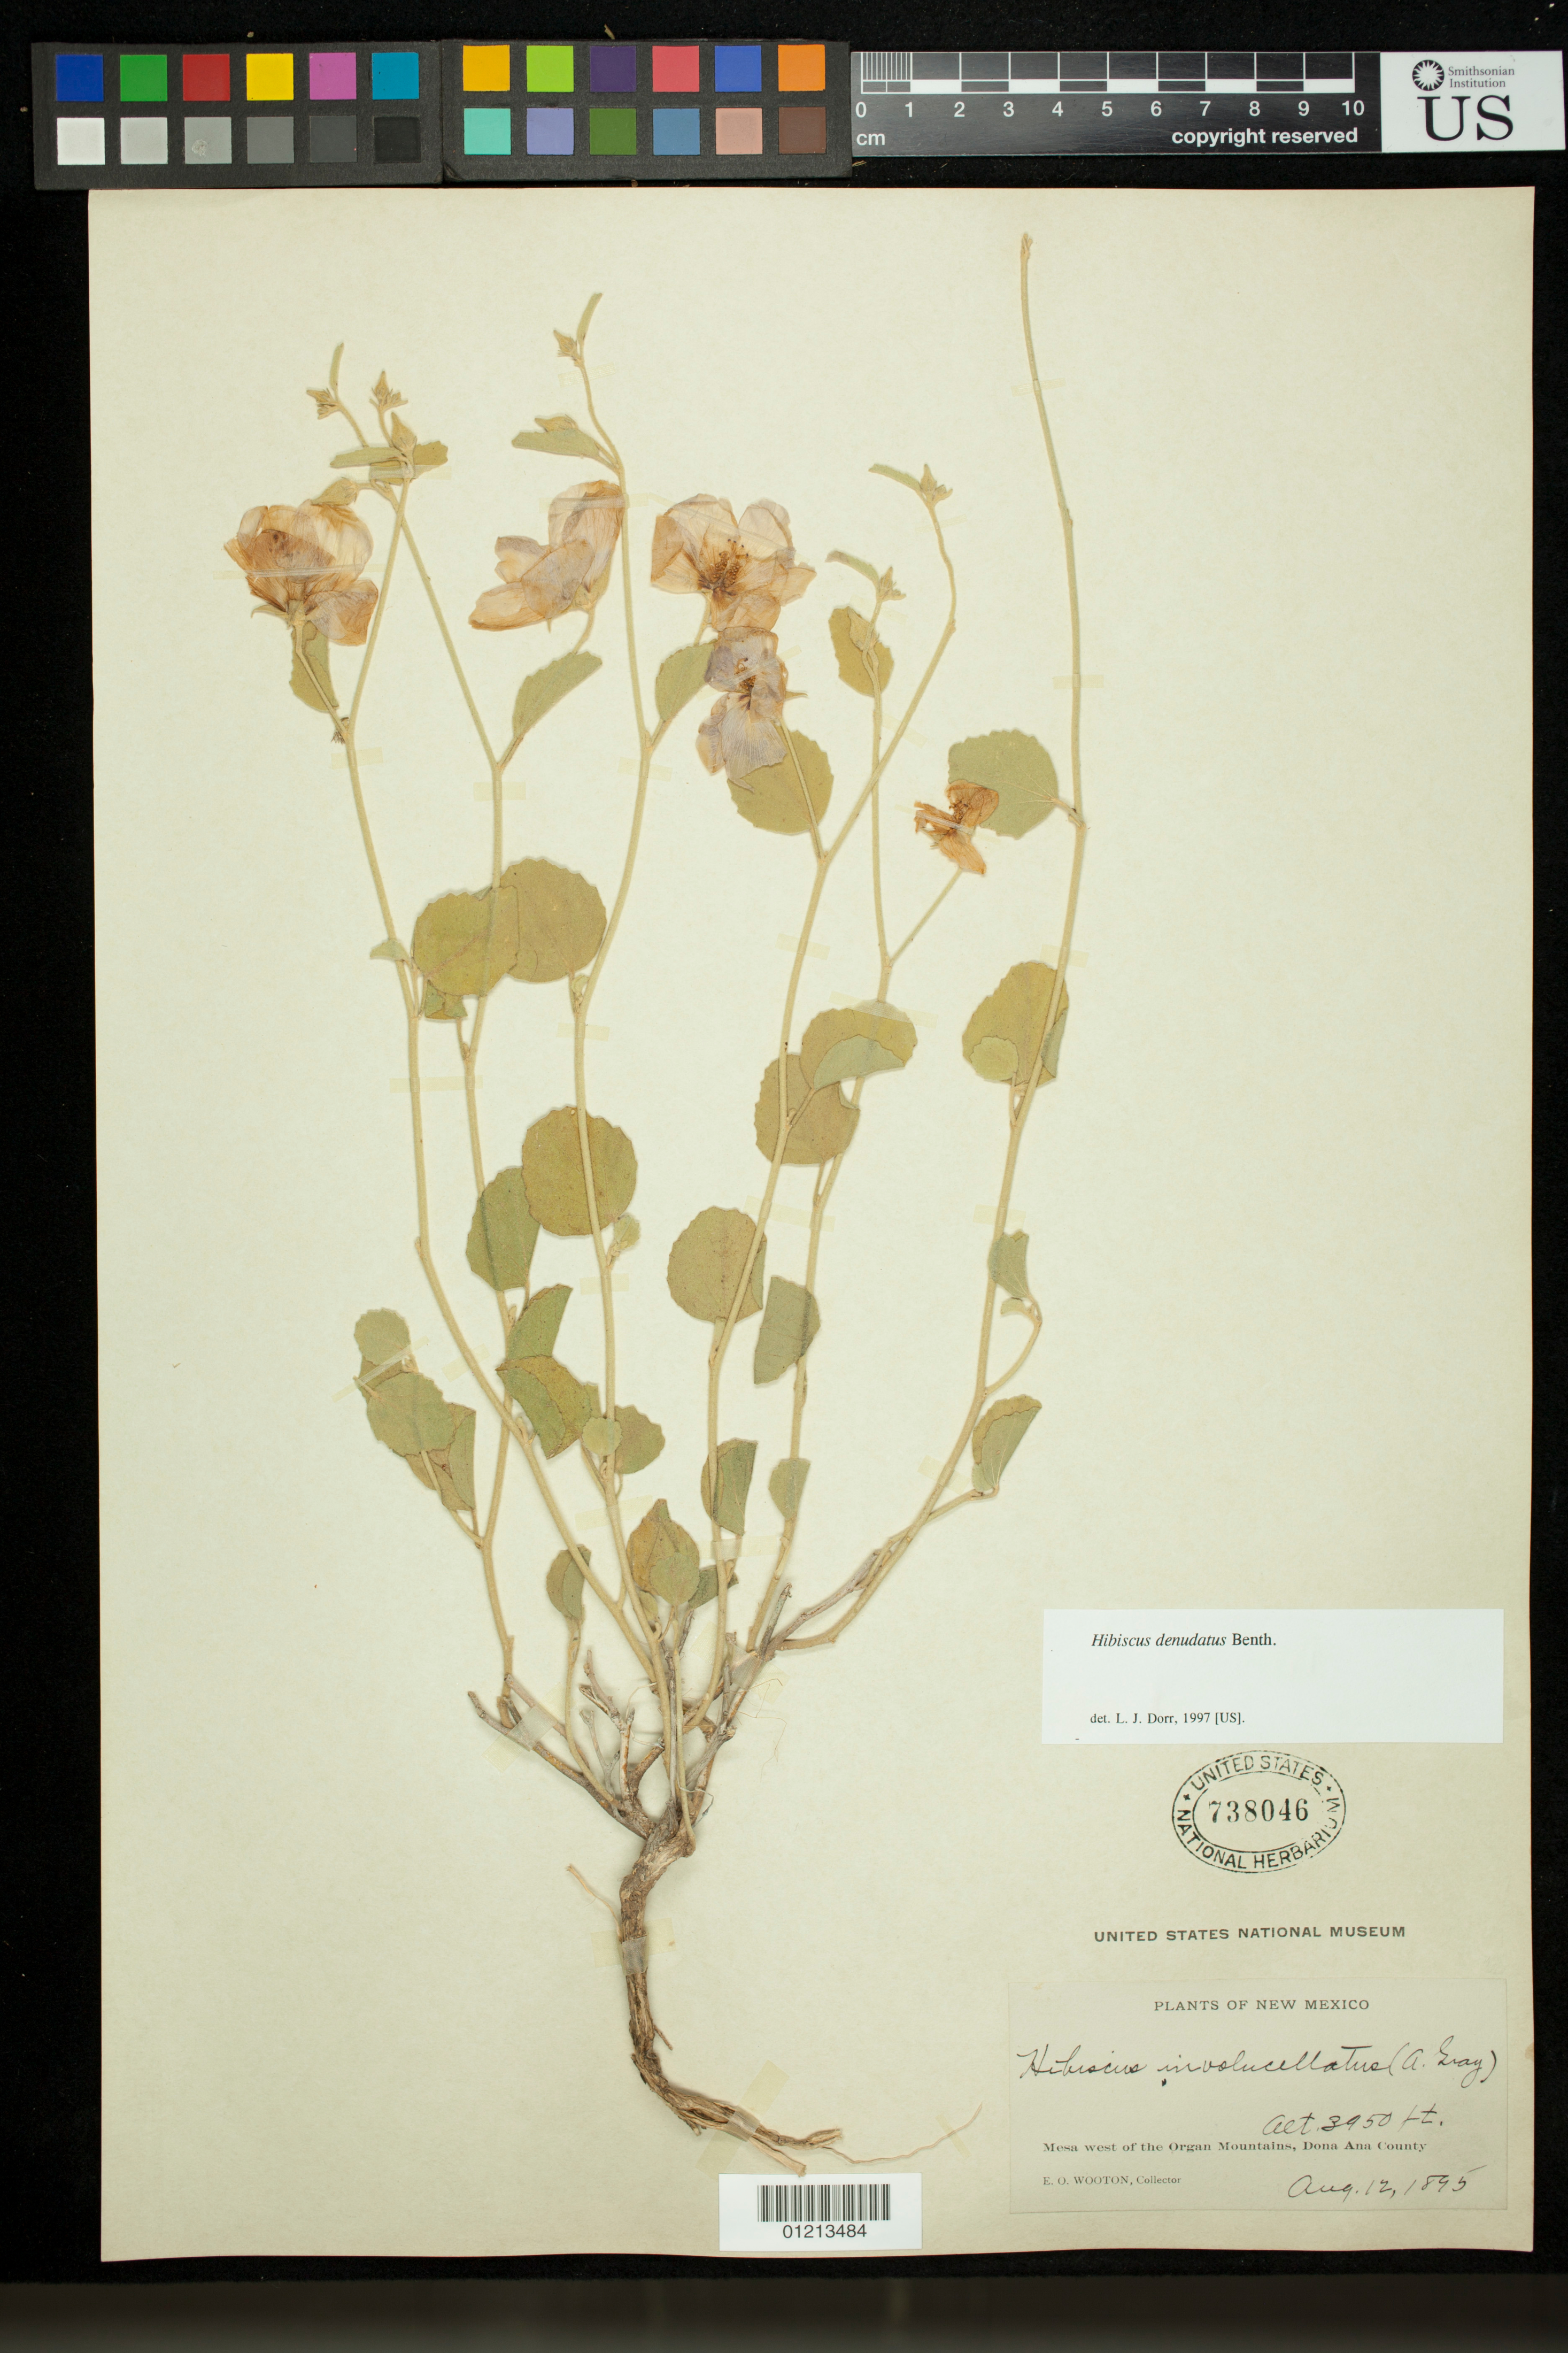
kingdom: Plantae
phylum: Tracheophyta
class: Magnoliopsida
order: Malvales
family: Malvaceae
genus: Hibiscus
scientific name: Hibiscus denudatus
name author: Benth.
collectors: E. O. Wooton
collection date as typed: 12 Aug 1895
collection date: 1895-08-12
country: United States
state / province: New Mexico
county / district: Dona Ana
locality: Mesa west of the Organ Mountains, Dona Ana County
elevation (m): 1204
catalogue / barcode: US 738046